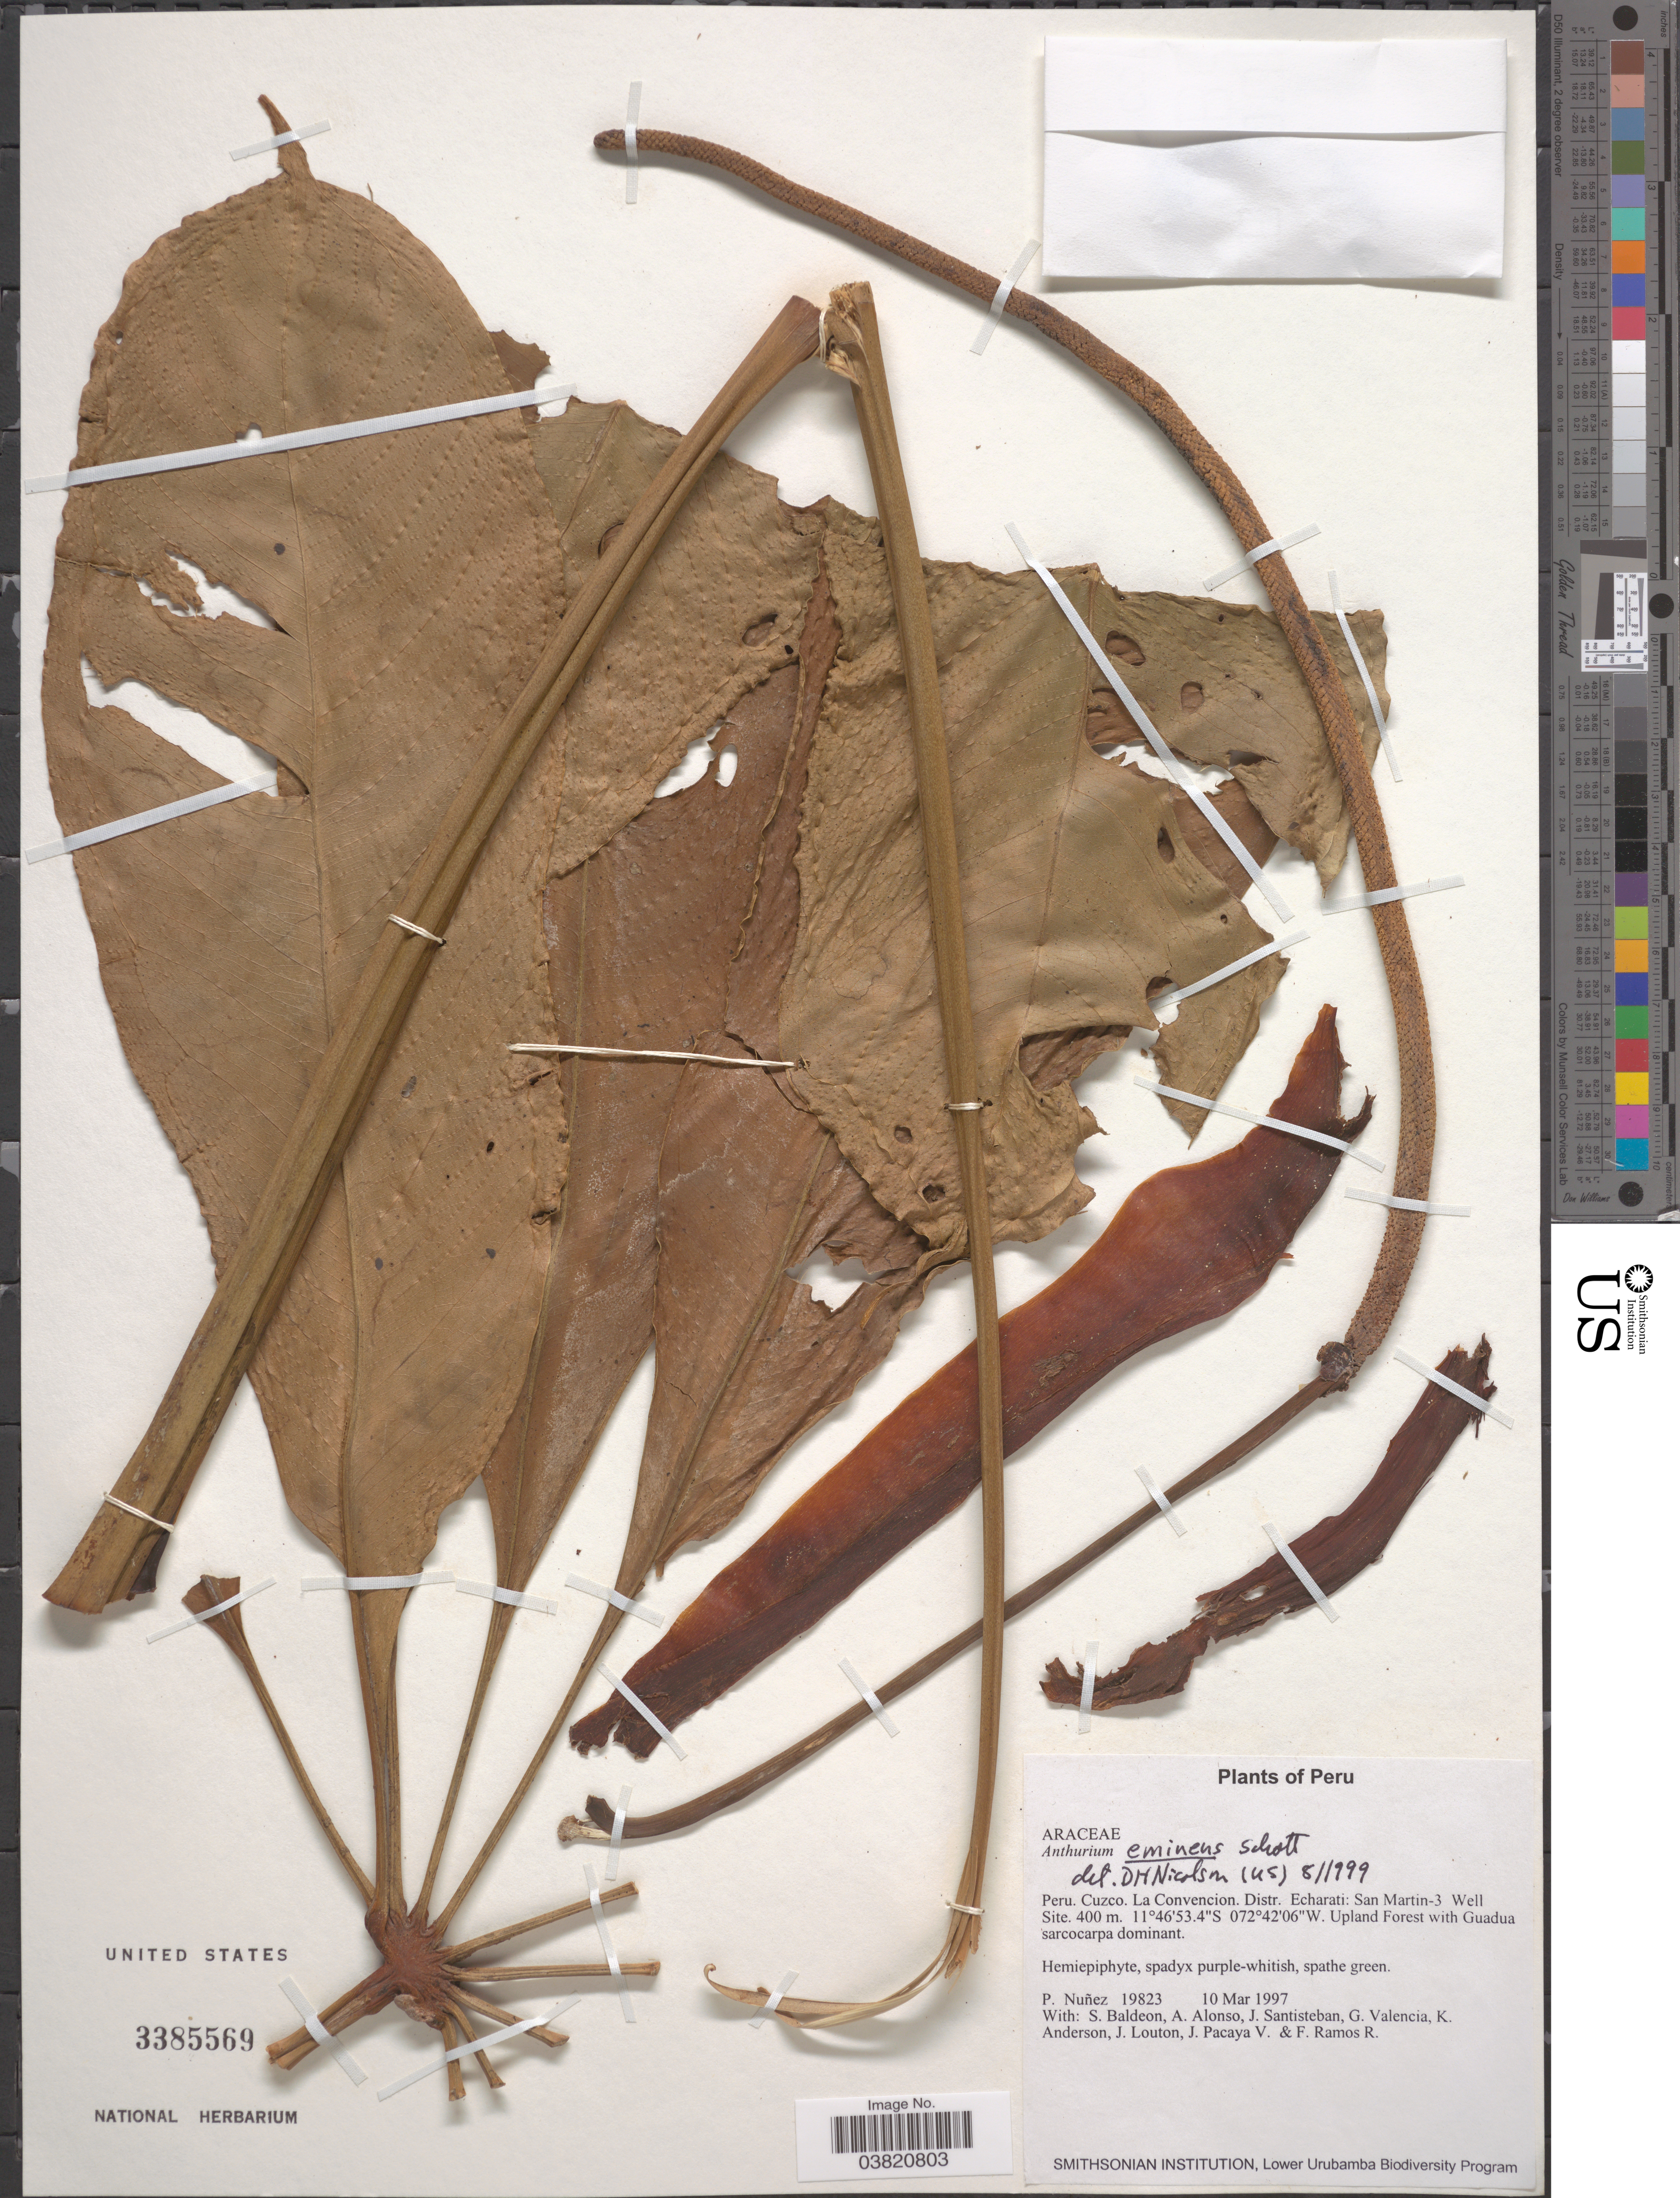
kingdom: Plantae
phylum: Tracheophyta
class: Liliopsida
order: Alismatales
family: Araceae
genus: Anthurium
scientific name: Anthurium eminens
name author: Schott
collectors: P. Nuñez V., S. Baldeon, A. Alonso, J. Santisteban & et al.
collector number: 19823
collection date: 1997-03-10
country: Peru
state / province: Cusco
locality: Cuzco. La Convencion. Distr. Echarati: San Martin-3 Well Site.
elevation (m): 400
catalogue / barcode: US 3385569